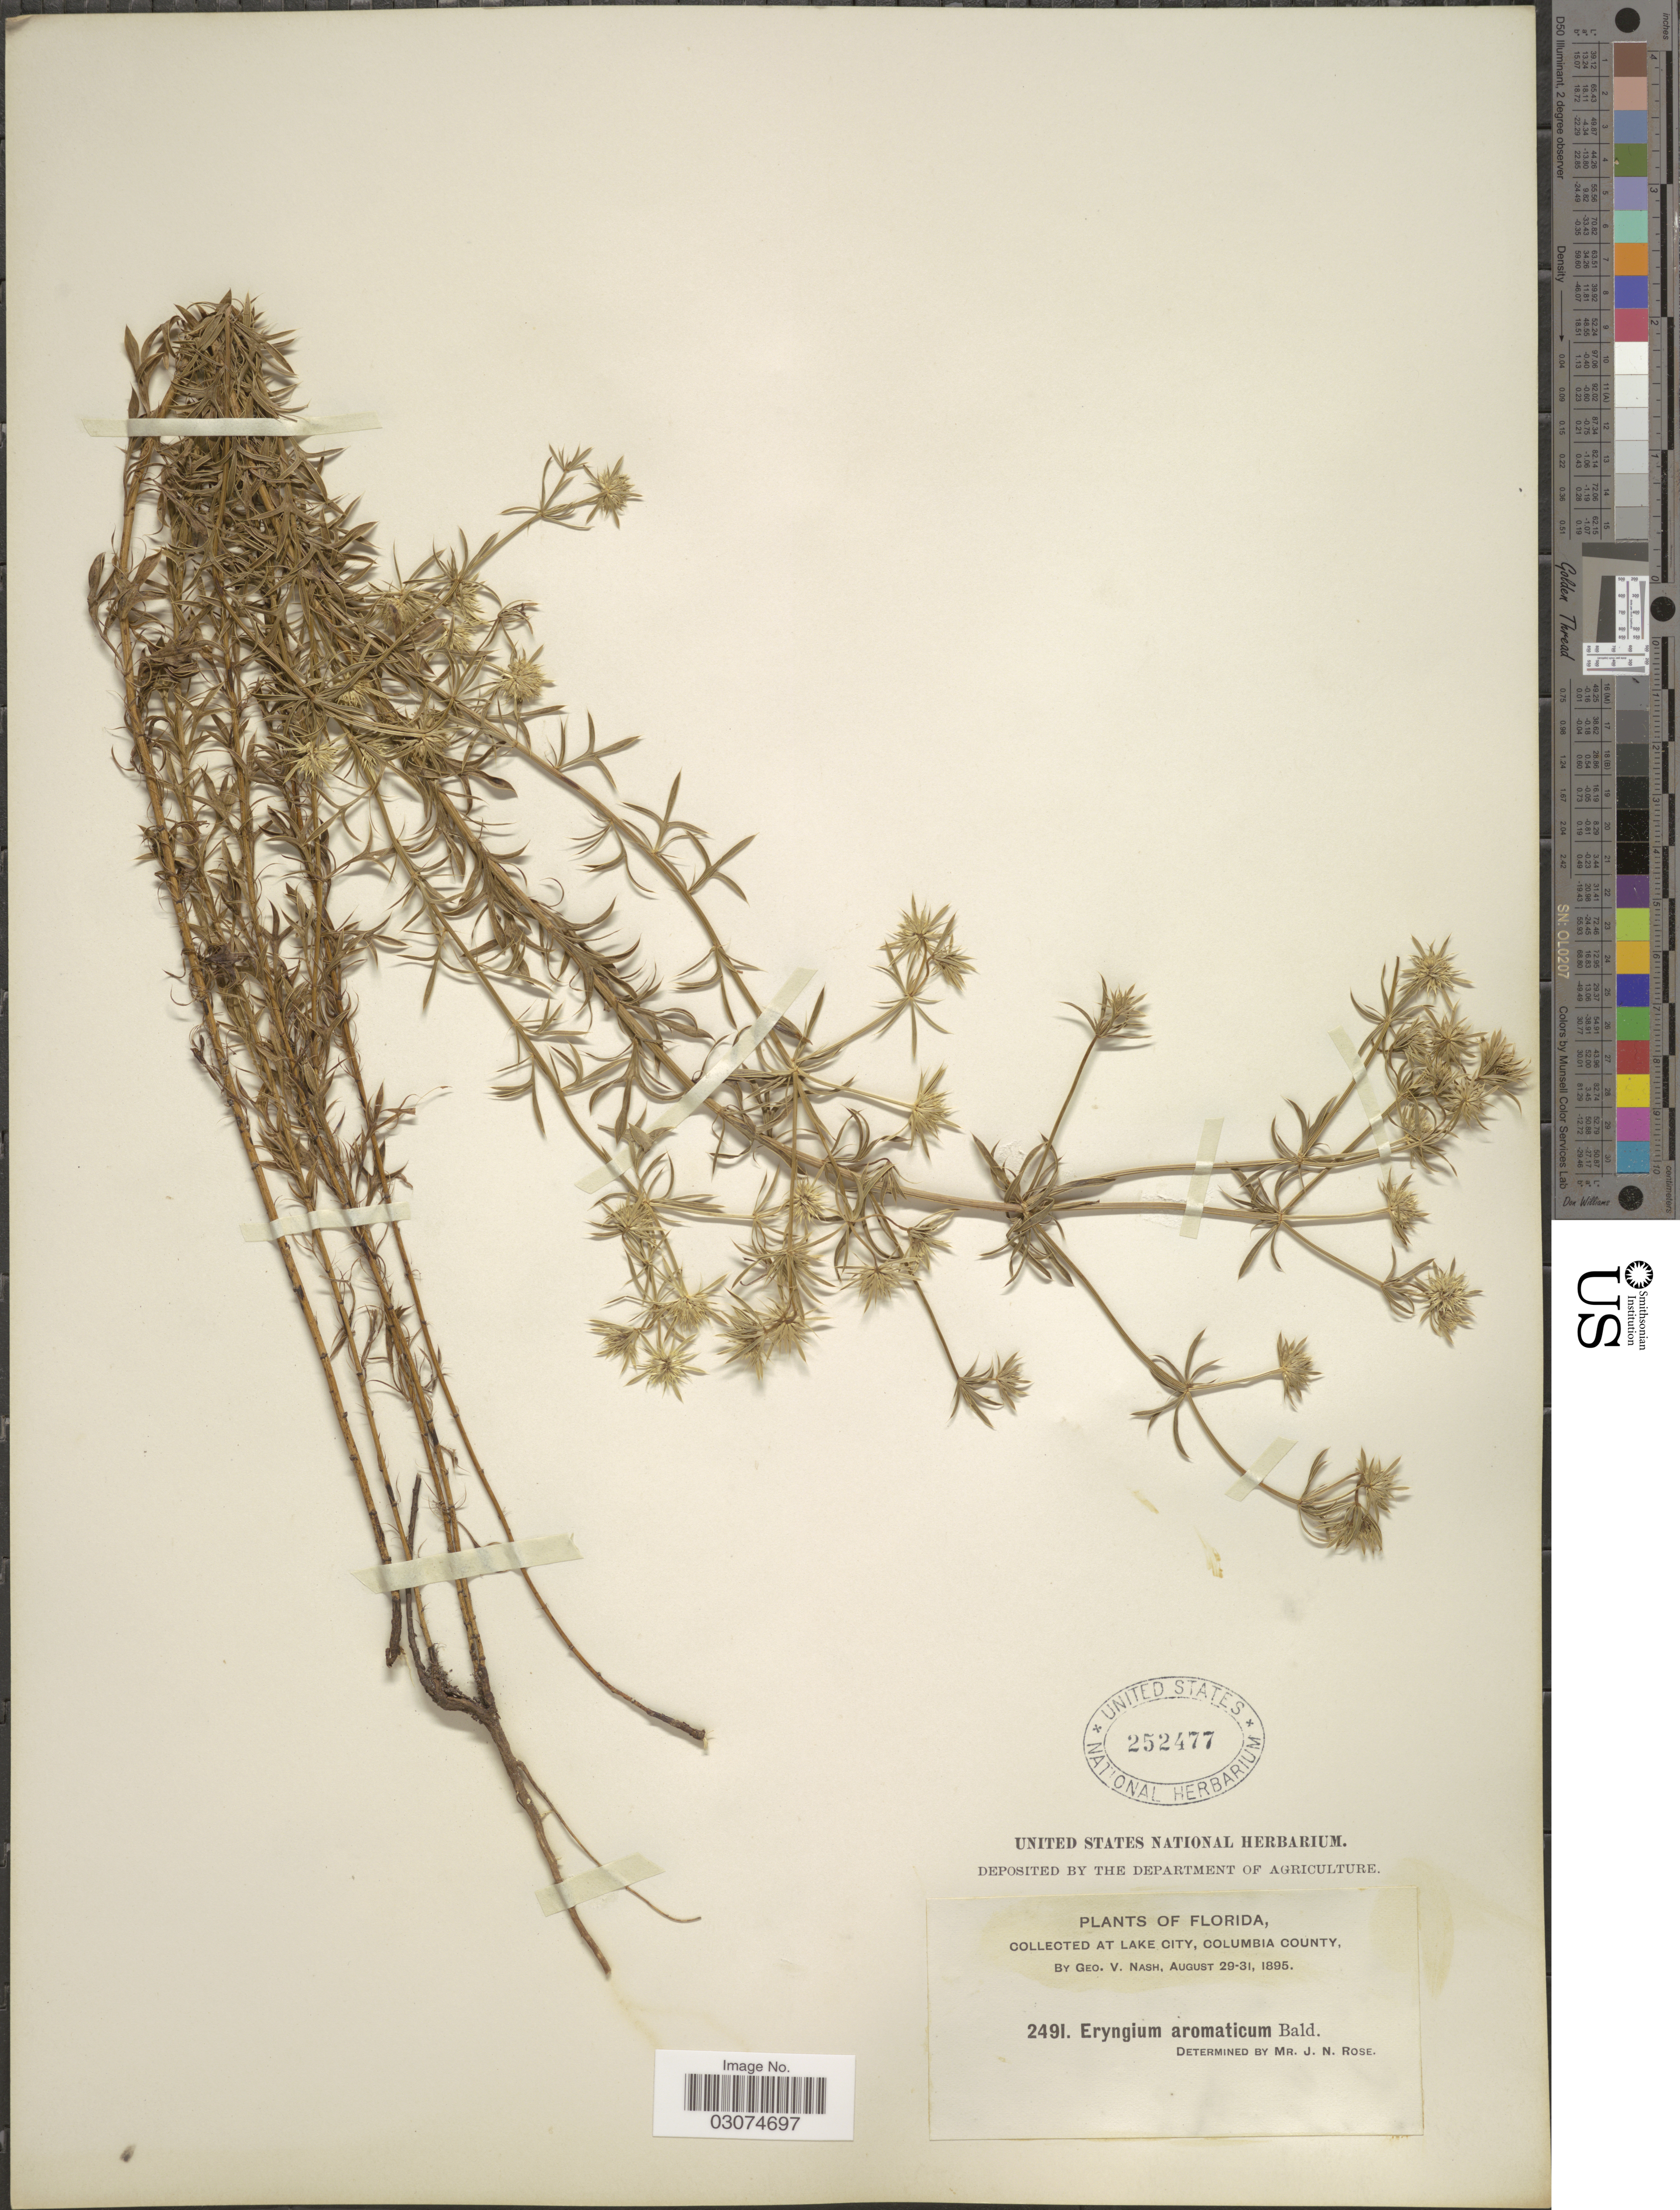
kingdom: Plantae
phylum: Tracheophyta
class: Magnoliopsida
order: Apiales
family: Apiaceae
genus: Eryngium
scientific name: Eryngium aromaticum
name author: Baldwin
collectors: G. V. Nash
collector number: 2491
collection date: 1895-08-29/1895-08-31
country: United States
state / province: Florida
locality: Lake City, Columbia County.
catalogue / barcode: US 252477